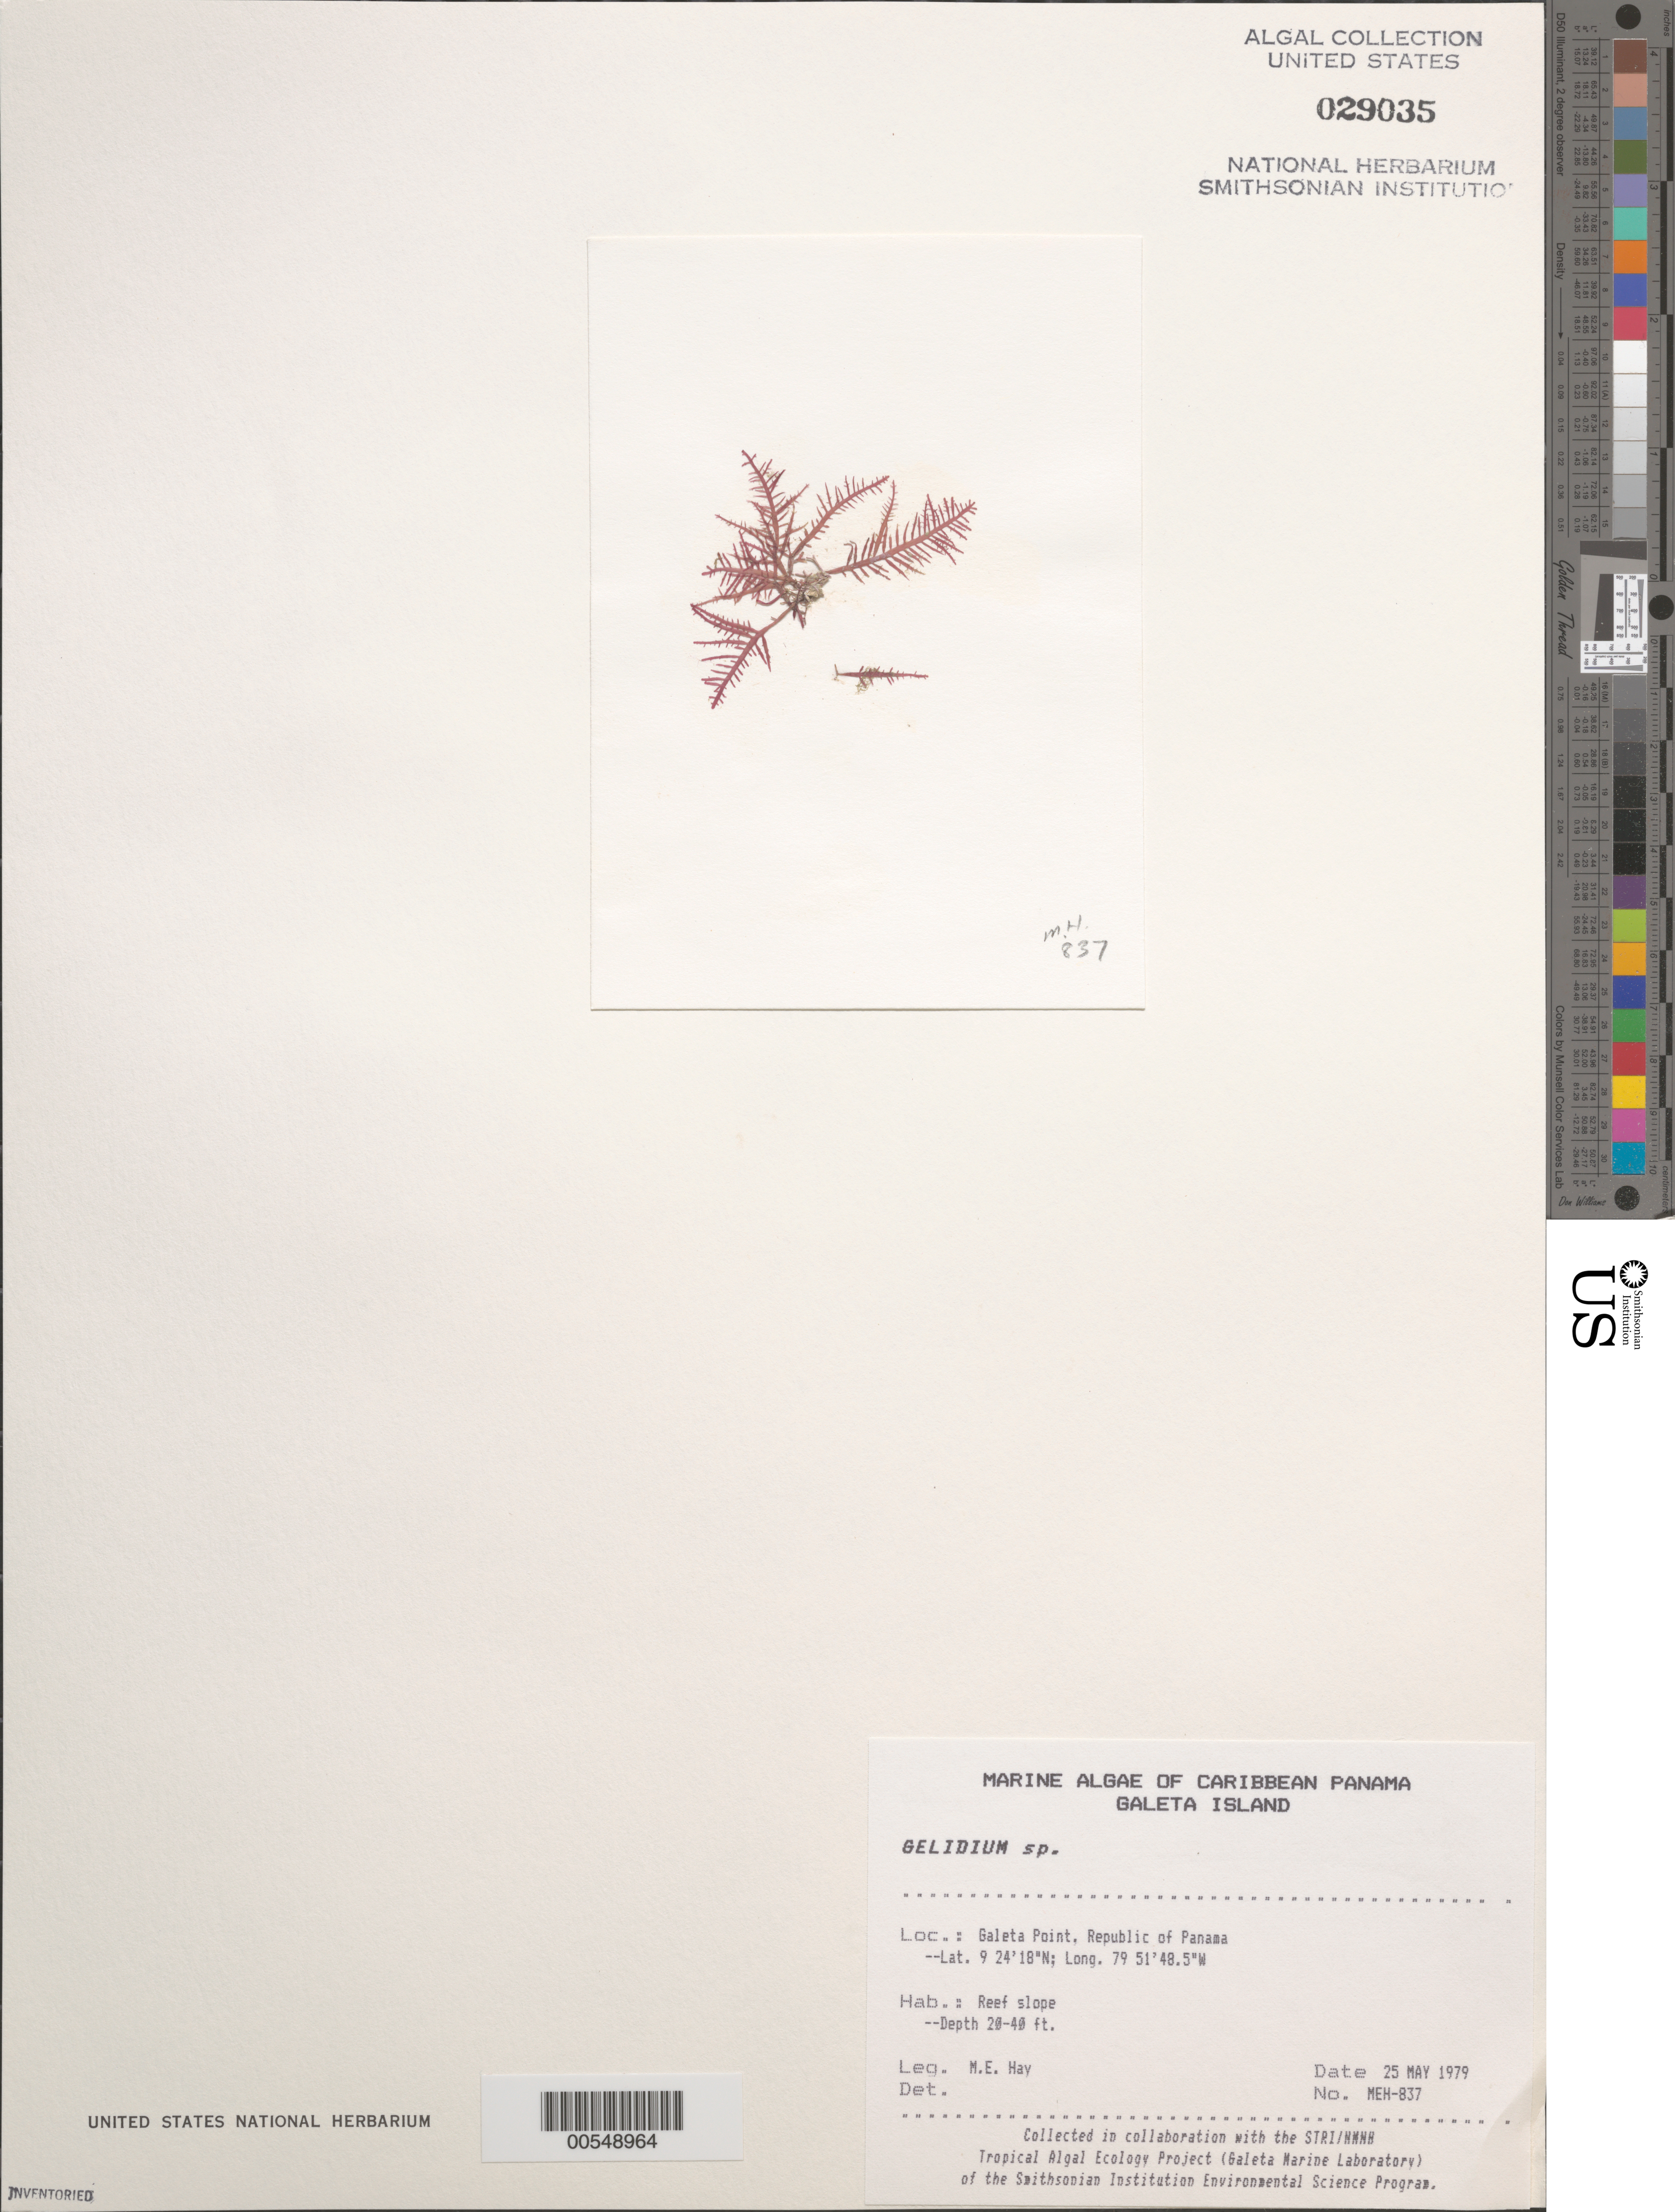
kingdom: Plantae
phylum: Rhodophyta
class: Florideophyceae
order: Gelidiales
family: Gelidiaceae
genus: Gelidium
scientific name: Gelidium sp.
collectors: M. E. Hay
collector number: MEH-837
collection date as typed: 25 May 1978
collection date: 1978-05-25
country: Panama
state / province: Colón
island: Galeta Island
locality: Galeta Point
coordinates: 9 24' 18" N, 79 51' 48.5" W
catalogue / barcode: US 29035